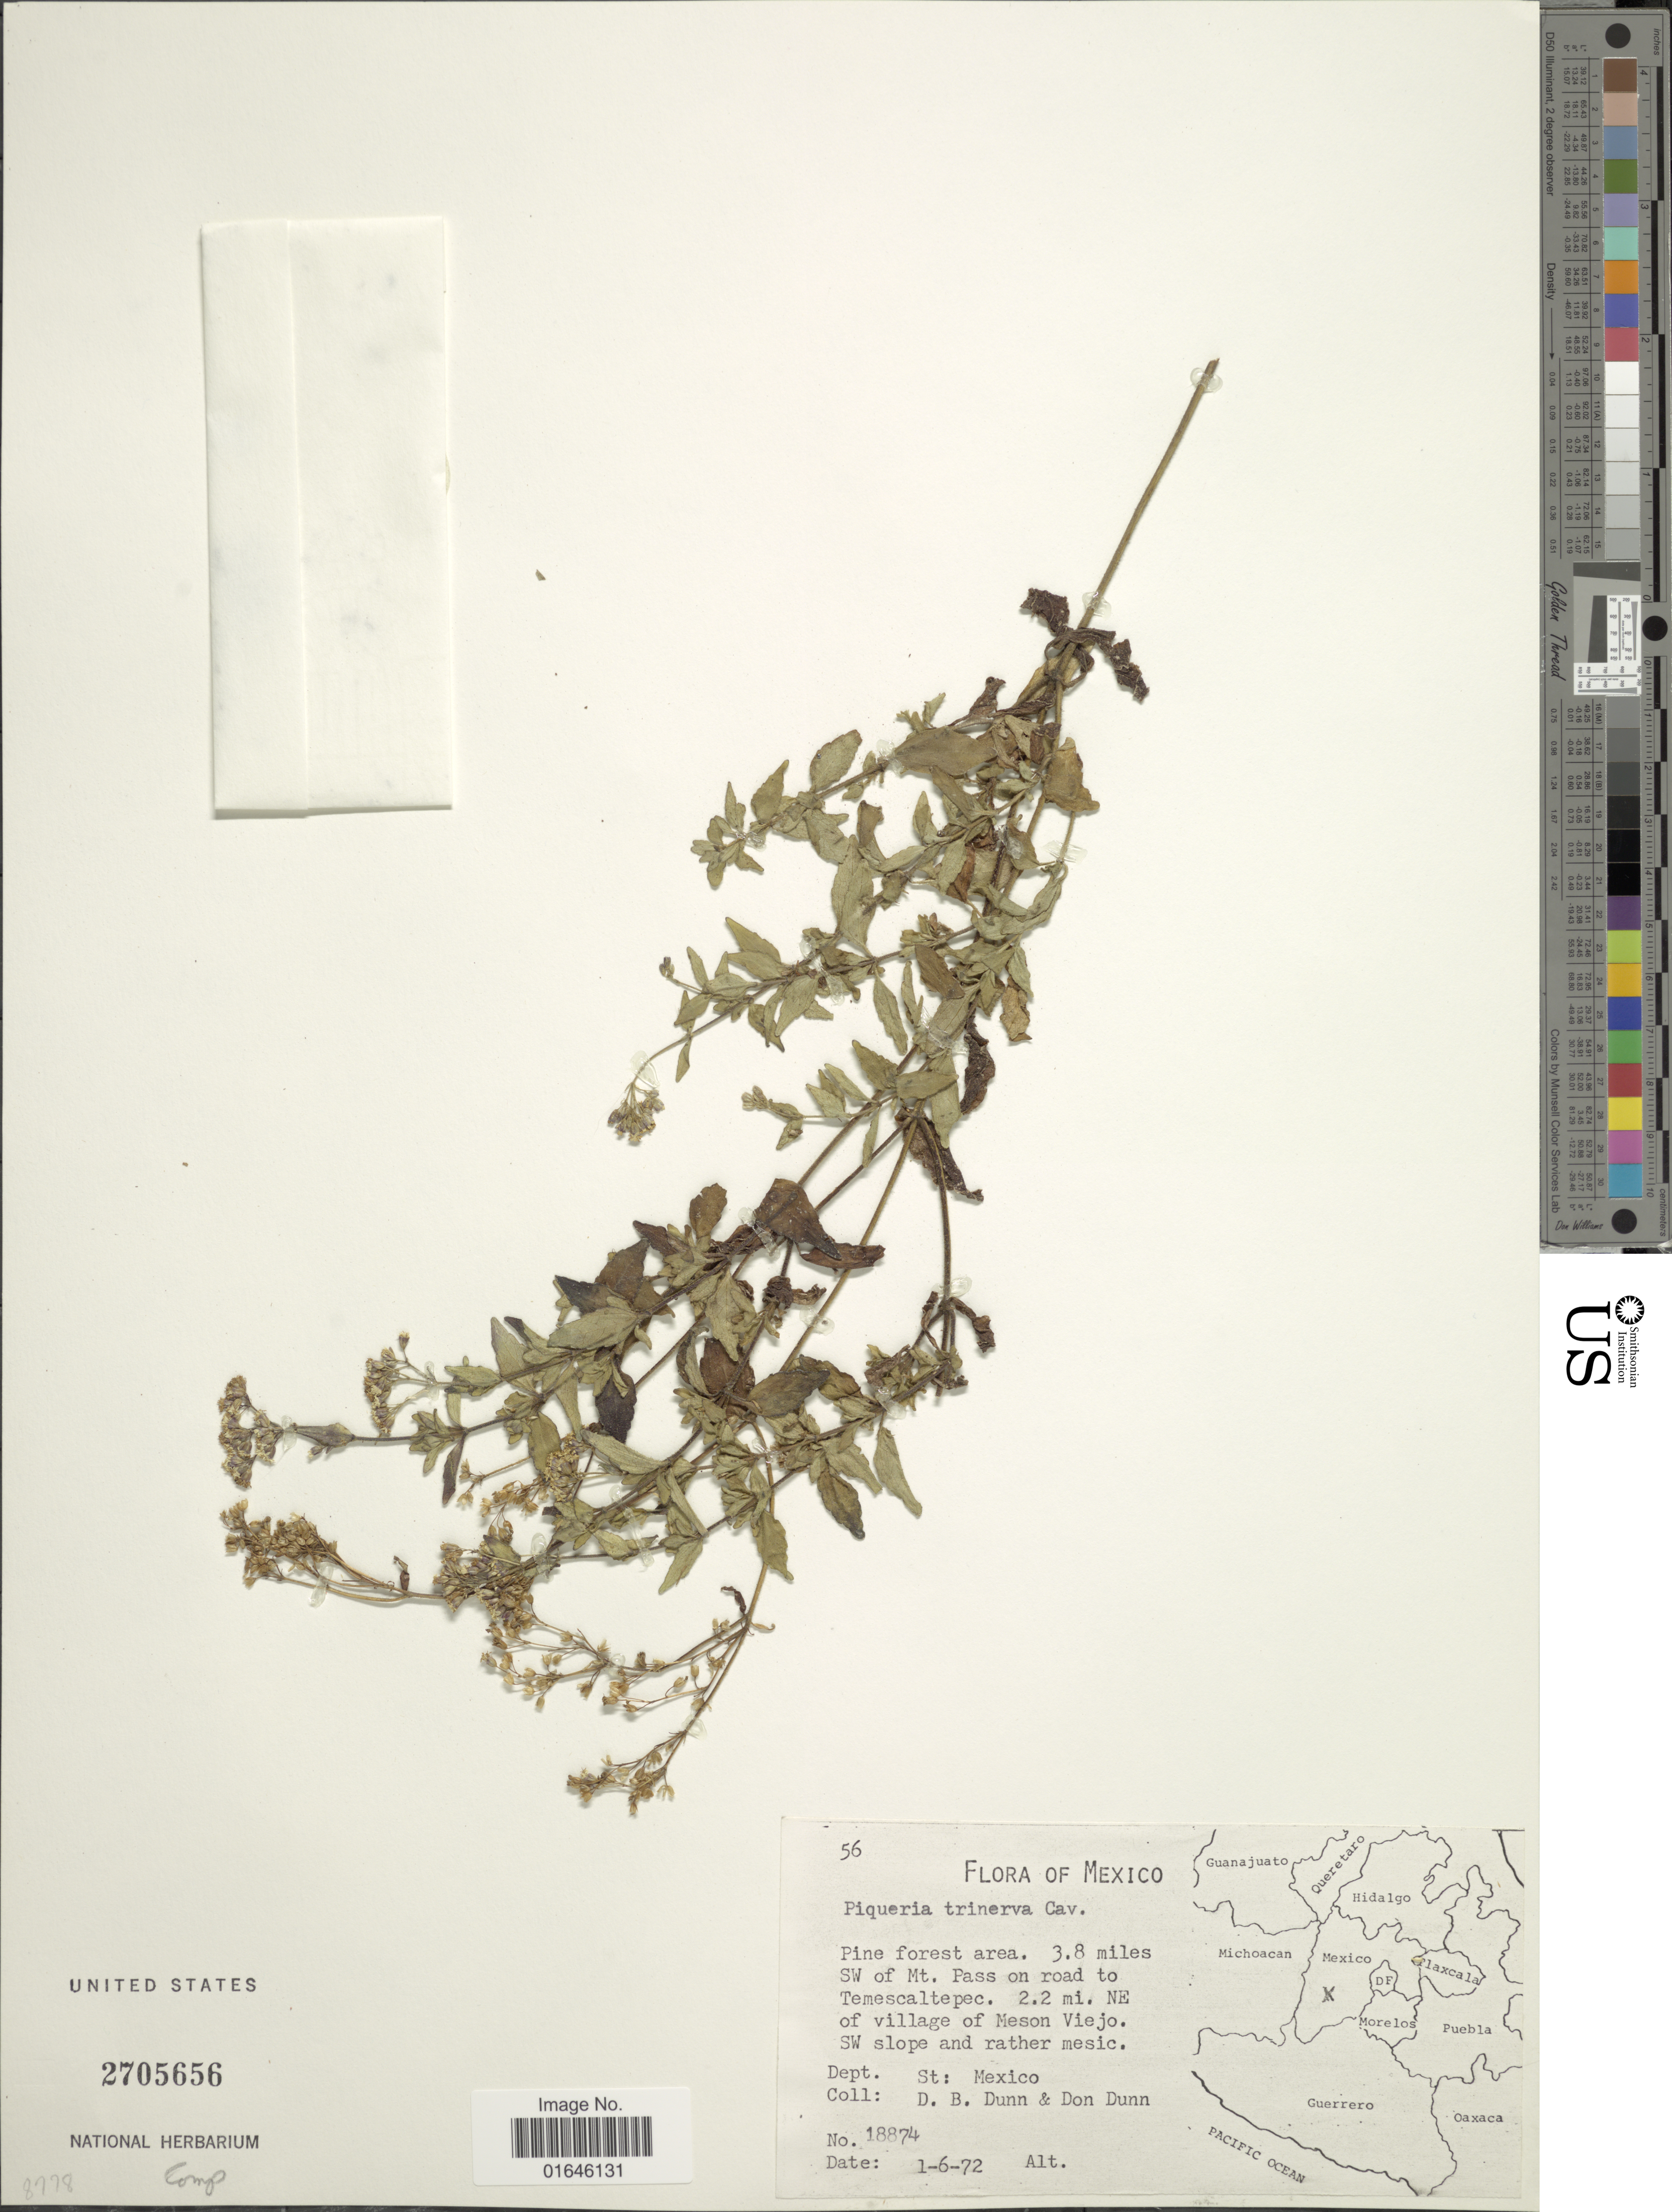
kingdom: Plantae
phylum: Tracheophyta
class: Magnoliopsida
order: Asterales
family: Asteraceae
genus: Piqueria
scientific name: Piqueria trinervia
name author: Cav.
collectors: D. B. Dunn & D. Dunn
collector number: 18874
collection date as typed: Transcribed d/m/y: 1/6/72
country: Mexico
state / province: México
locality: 3.8 miles SW of Mt. Pass on road to Temescaltepec, 2.2. mi, NE of village of Meson Viejo, SW slope and rather mesic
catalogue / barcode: US 2705656